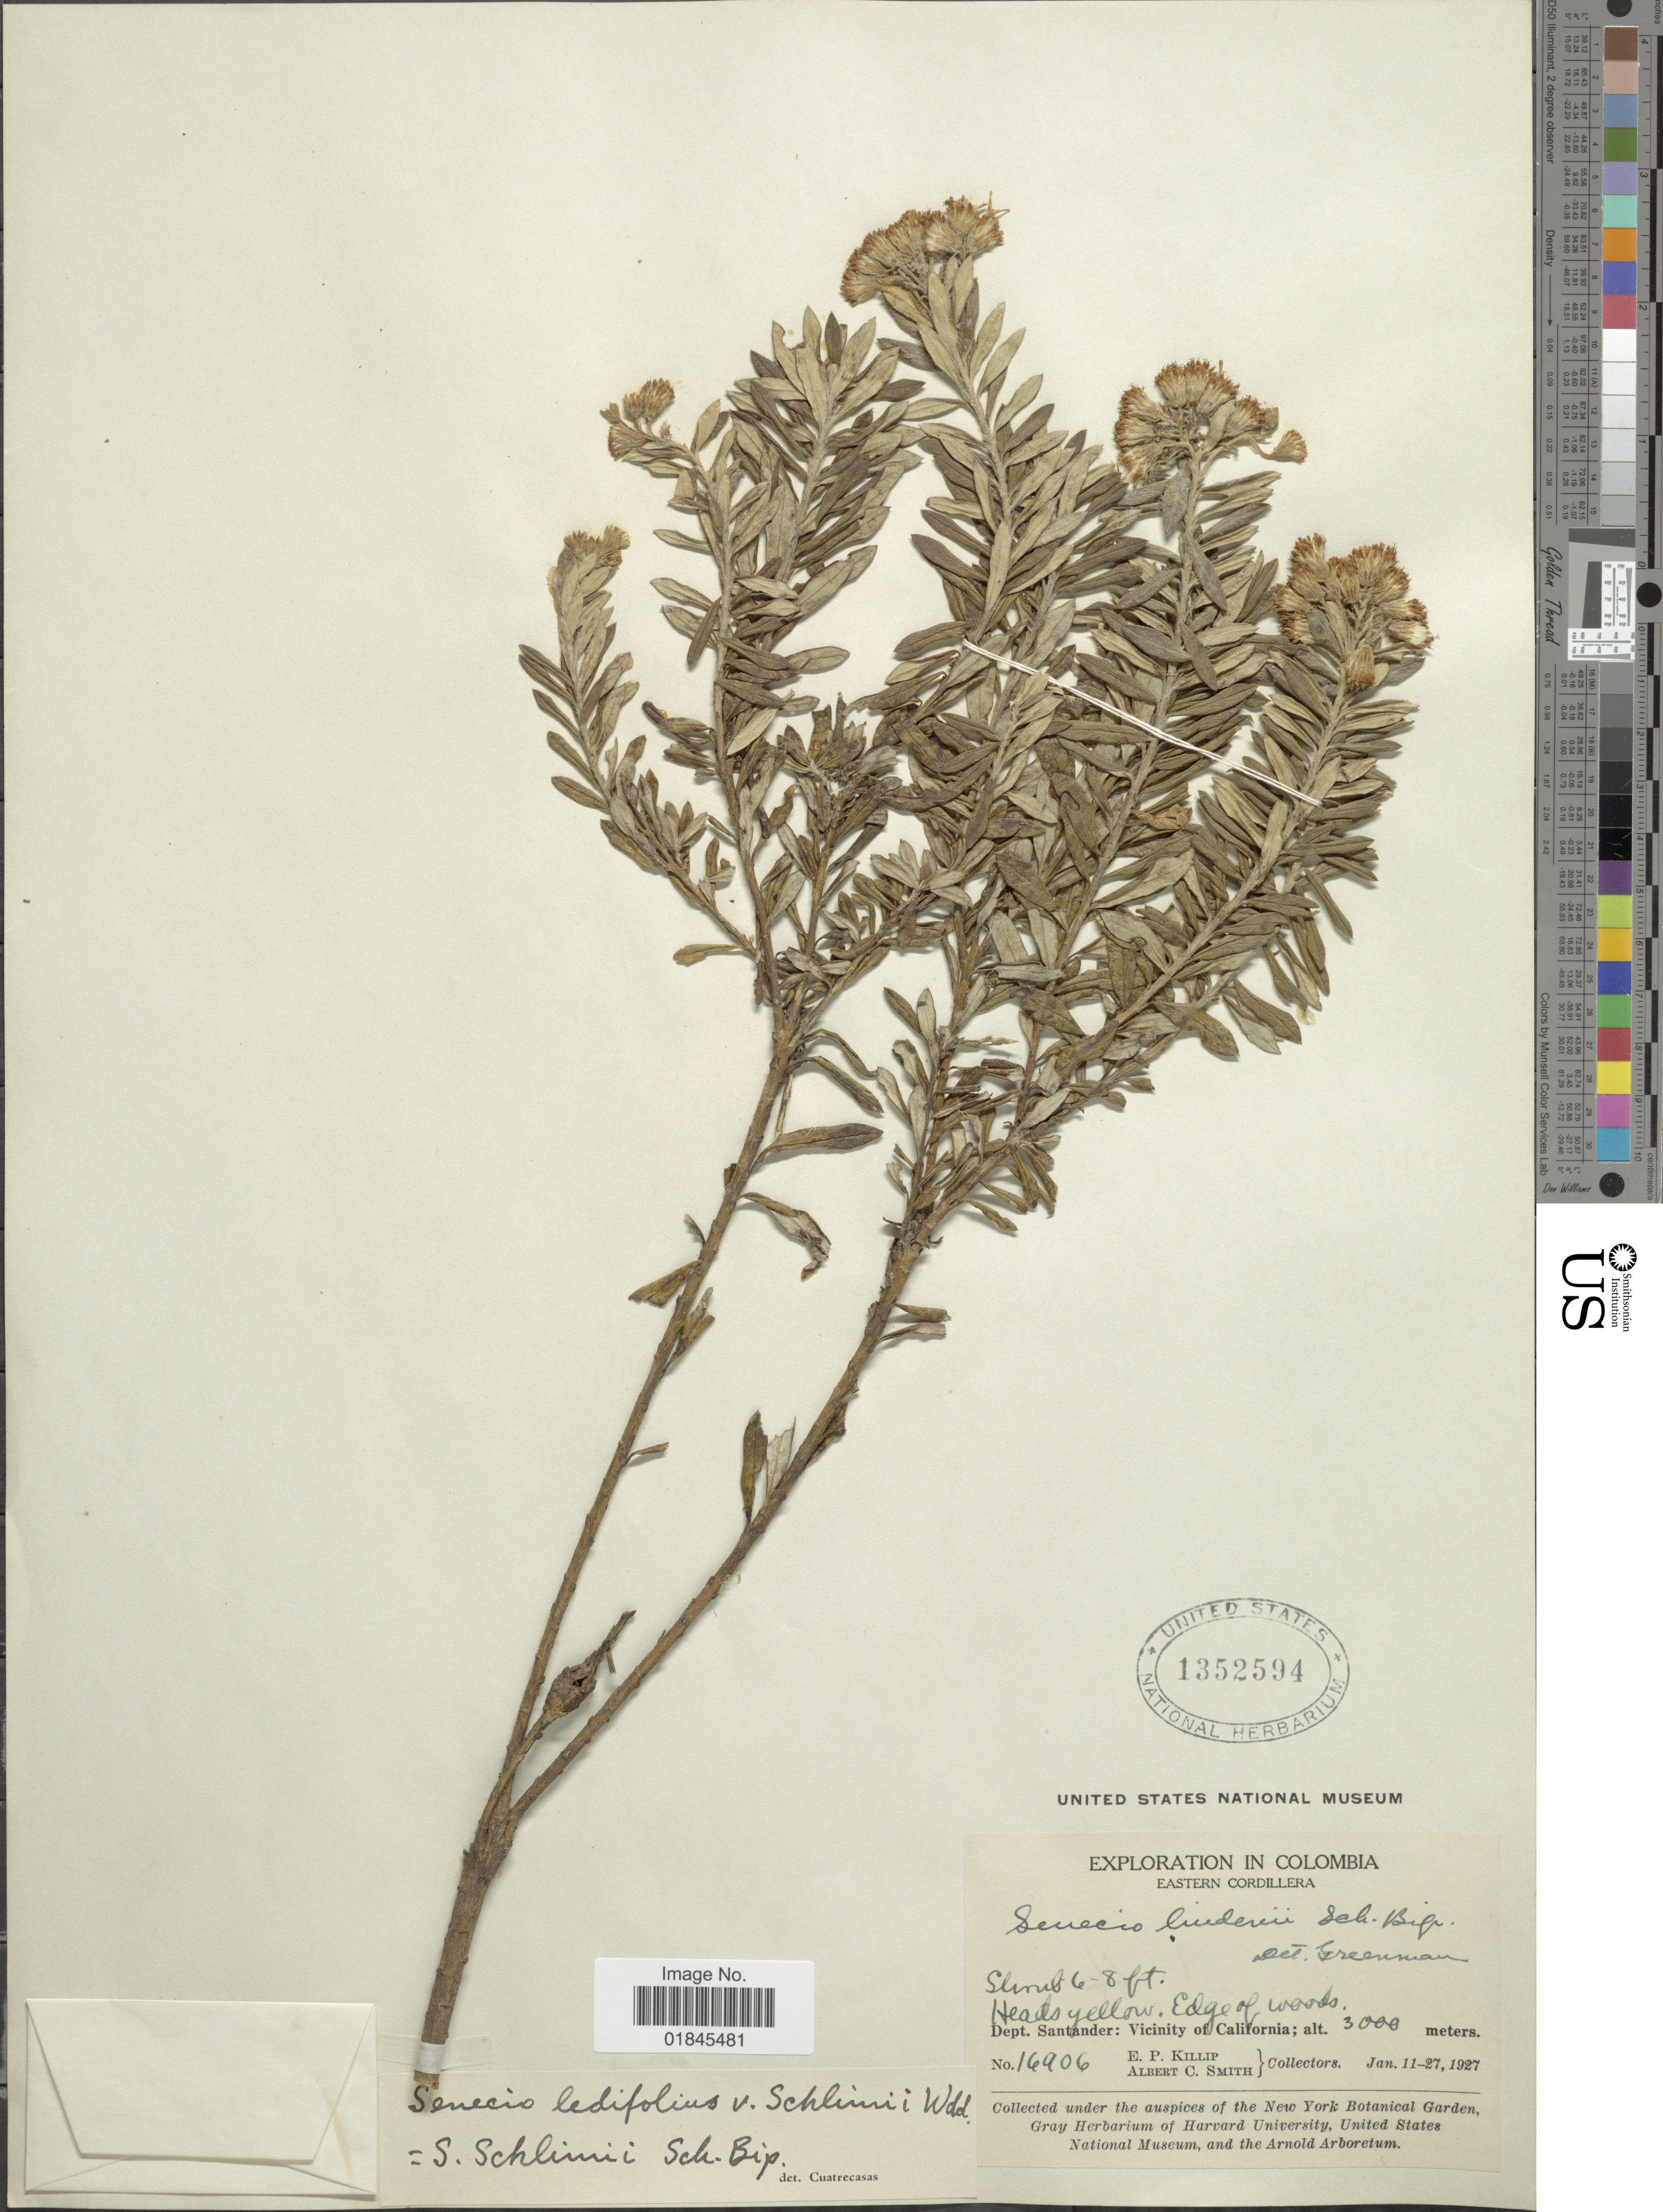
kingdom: Plantae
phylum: Tracheophyta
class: Magnoliopsida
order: Asterales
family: Asteraceae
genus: Pentacalia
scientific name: Pentacalia ledifolia subsp. schlimii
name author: (Wedd.) Cuatrec.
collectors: E. P. Killip & A. C. Smith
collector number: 16906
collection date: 1927-01-11/1927-01-27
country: Colombia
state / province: Santander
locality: Eastern Cordillera. Dept. Santander: Vicinity of California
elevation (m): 3000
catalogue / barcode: US 1352594